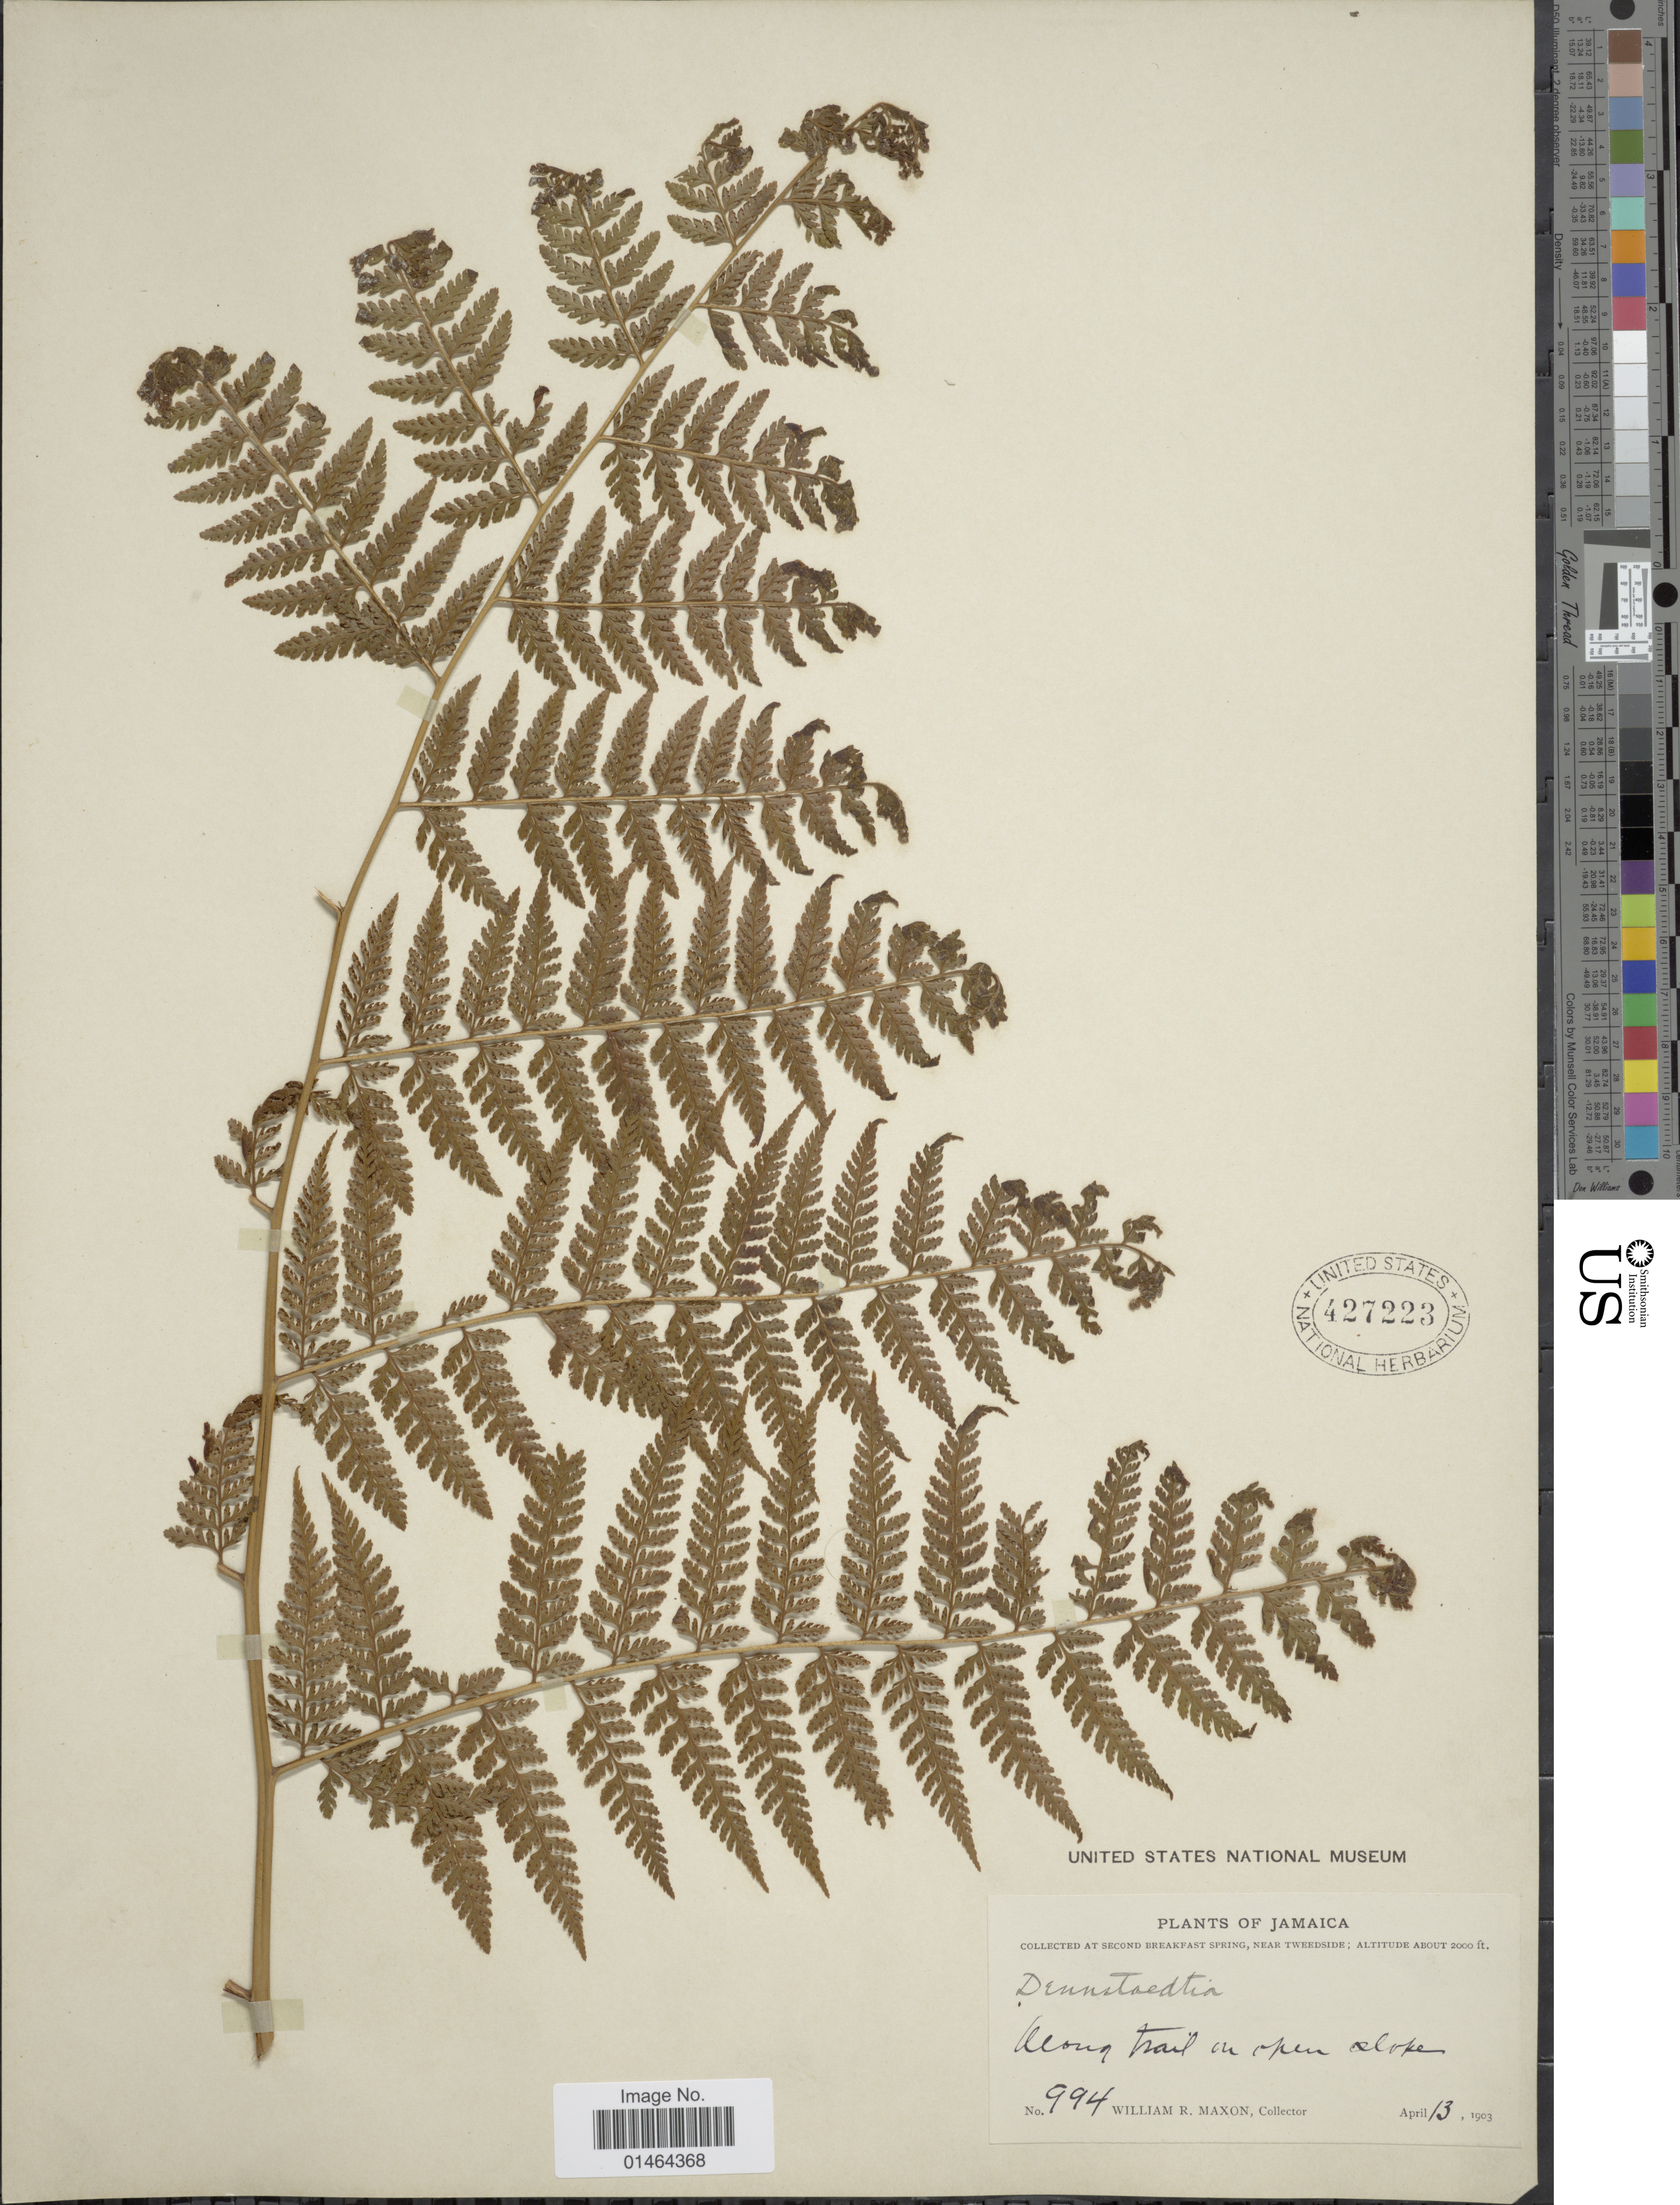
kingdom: Plantae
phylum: Tracheophyta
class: Polypodiopsida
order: Polypodiales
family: Dennstaedtiaceae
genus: Dennstaedtia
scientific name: Dennstaedtia cicutaria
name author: (Sw.) T. Moore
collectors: W. R. Maxon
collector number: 994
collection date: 1903-04-13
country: Jamaica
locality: At second Breakfast Spring, near Tweedside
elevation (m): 610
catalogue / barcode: US 427223